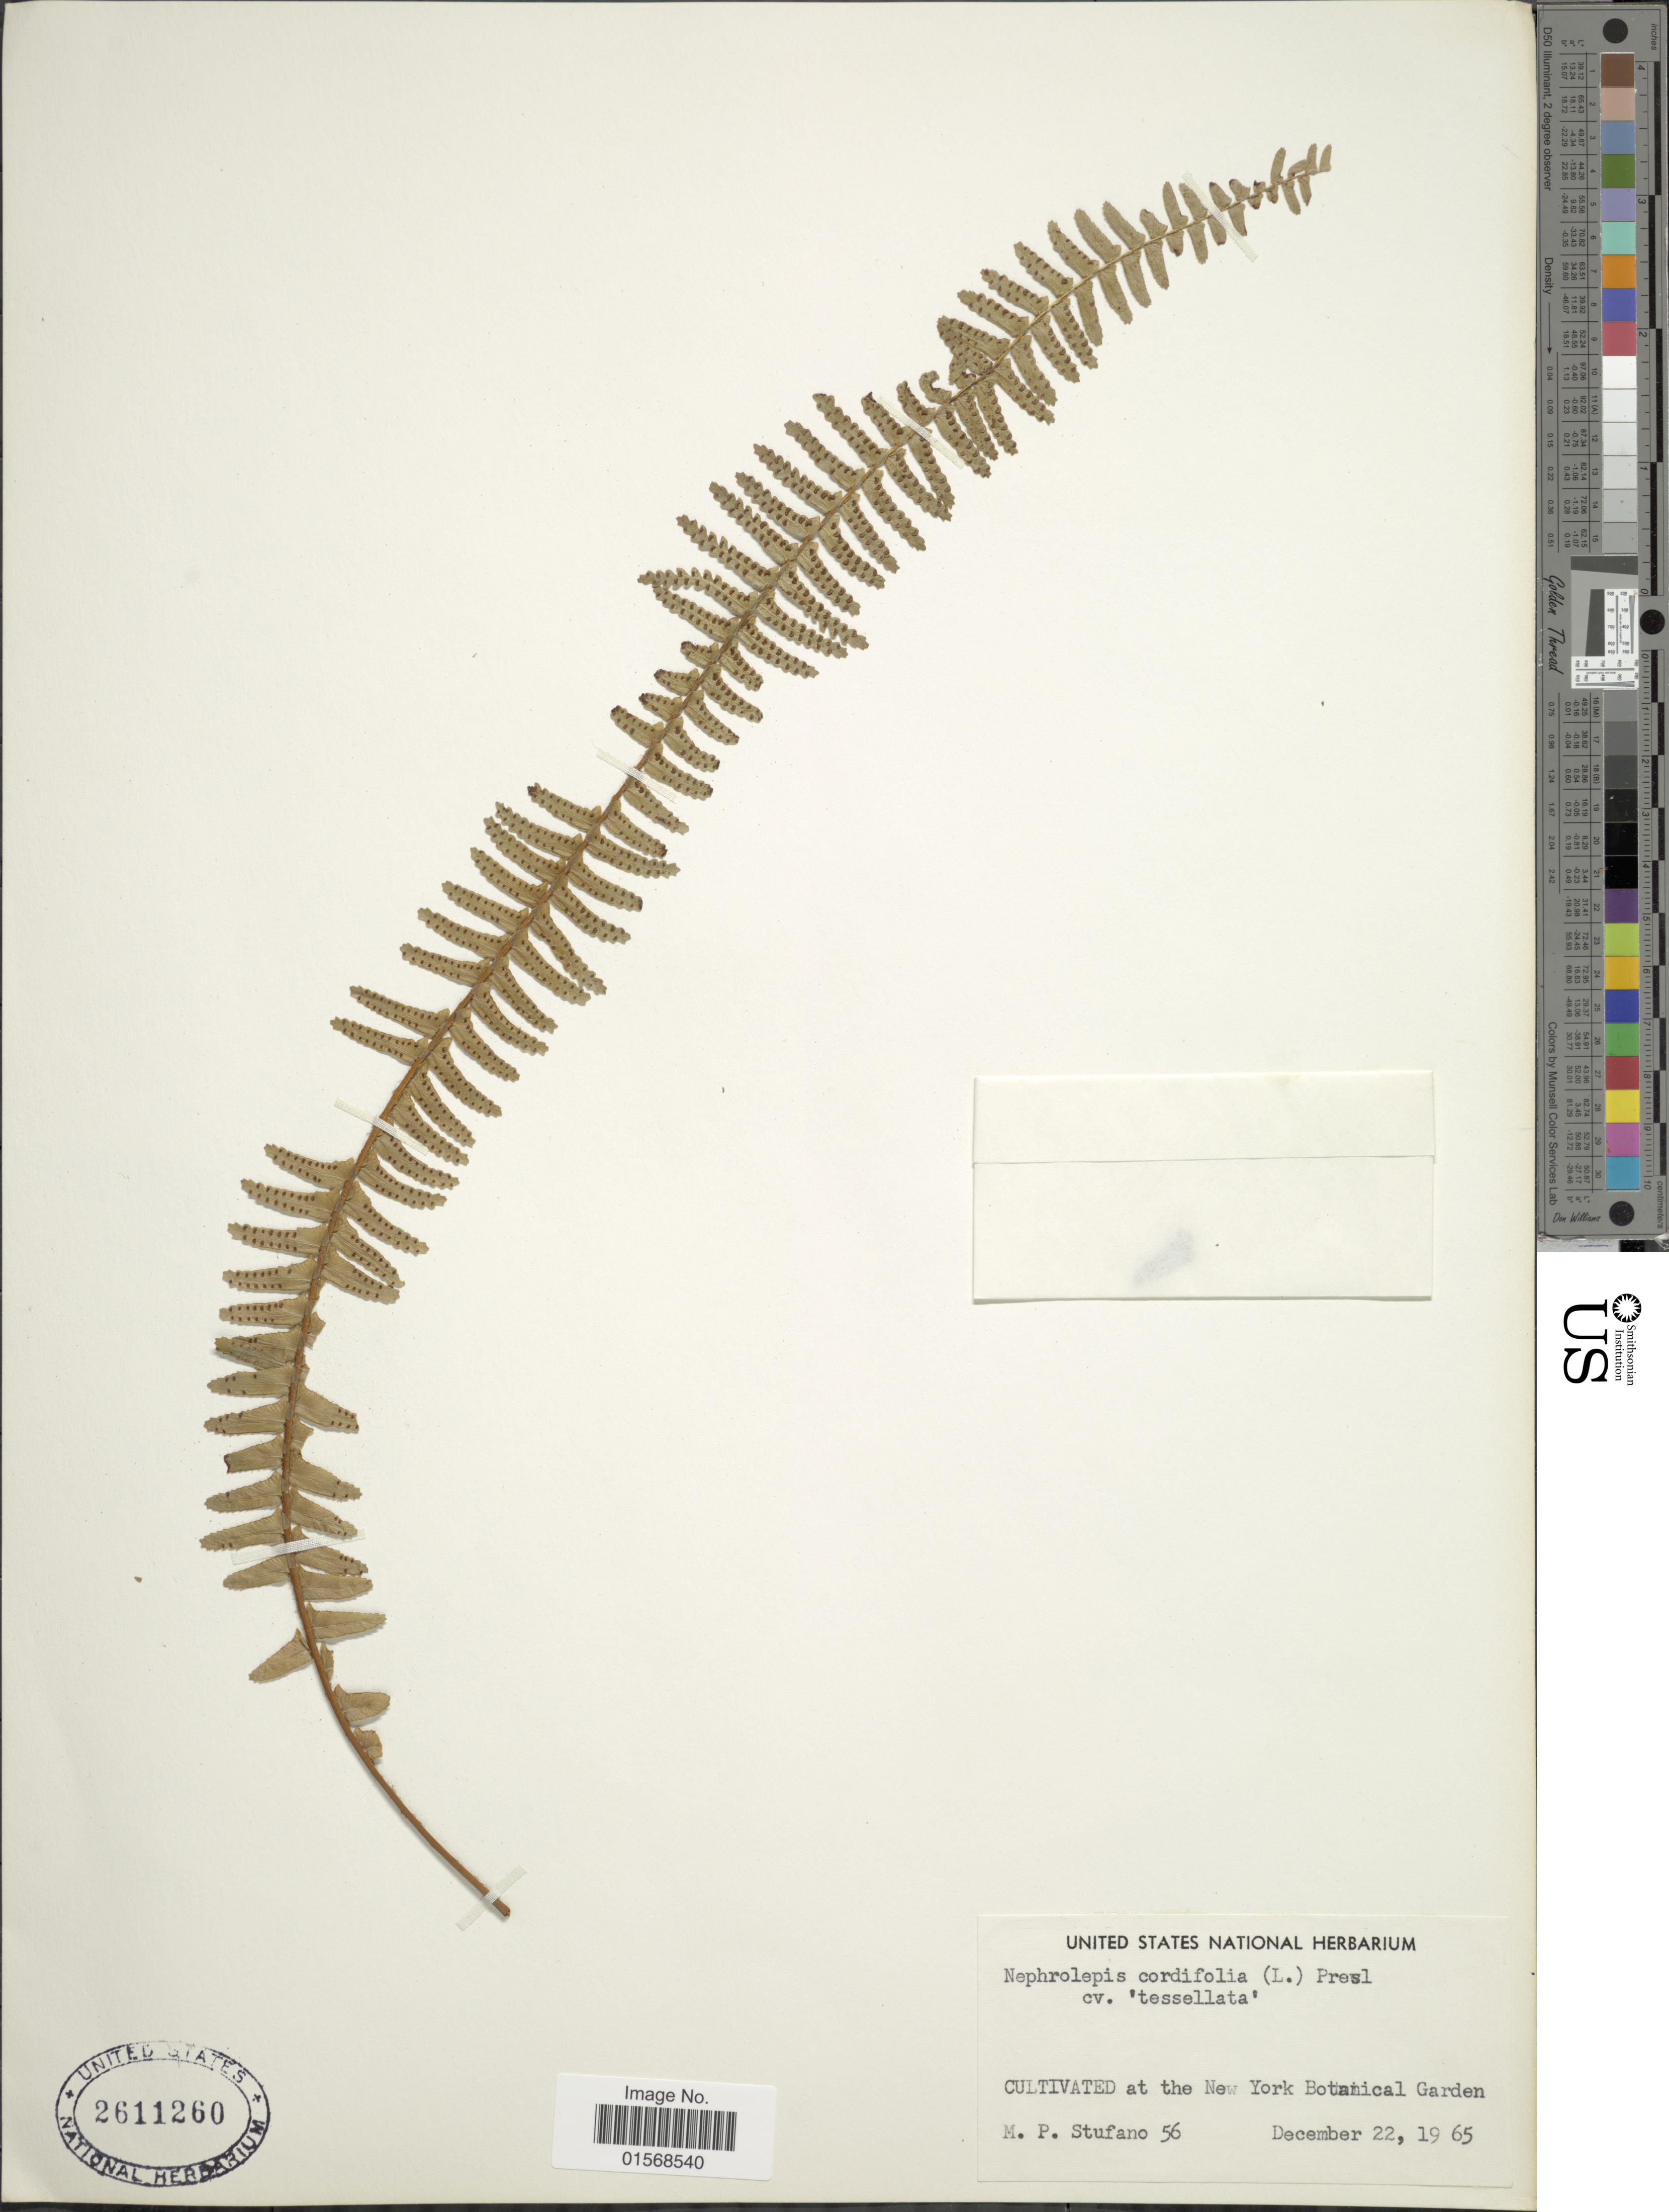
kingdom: Plantae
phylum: Tracheophyta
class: Polypodiopsida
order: Polypodiales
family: Nephrolepidaceae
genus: Nephrolepis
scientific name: Nephrolepis cordifolia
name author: (L.) C. Presl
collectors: M. Stufano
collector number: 56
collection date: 1965-12-22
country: United States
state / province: New York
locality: New York Botanical Garden.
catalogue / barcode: US 2611260